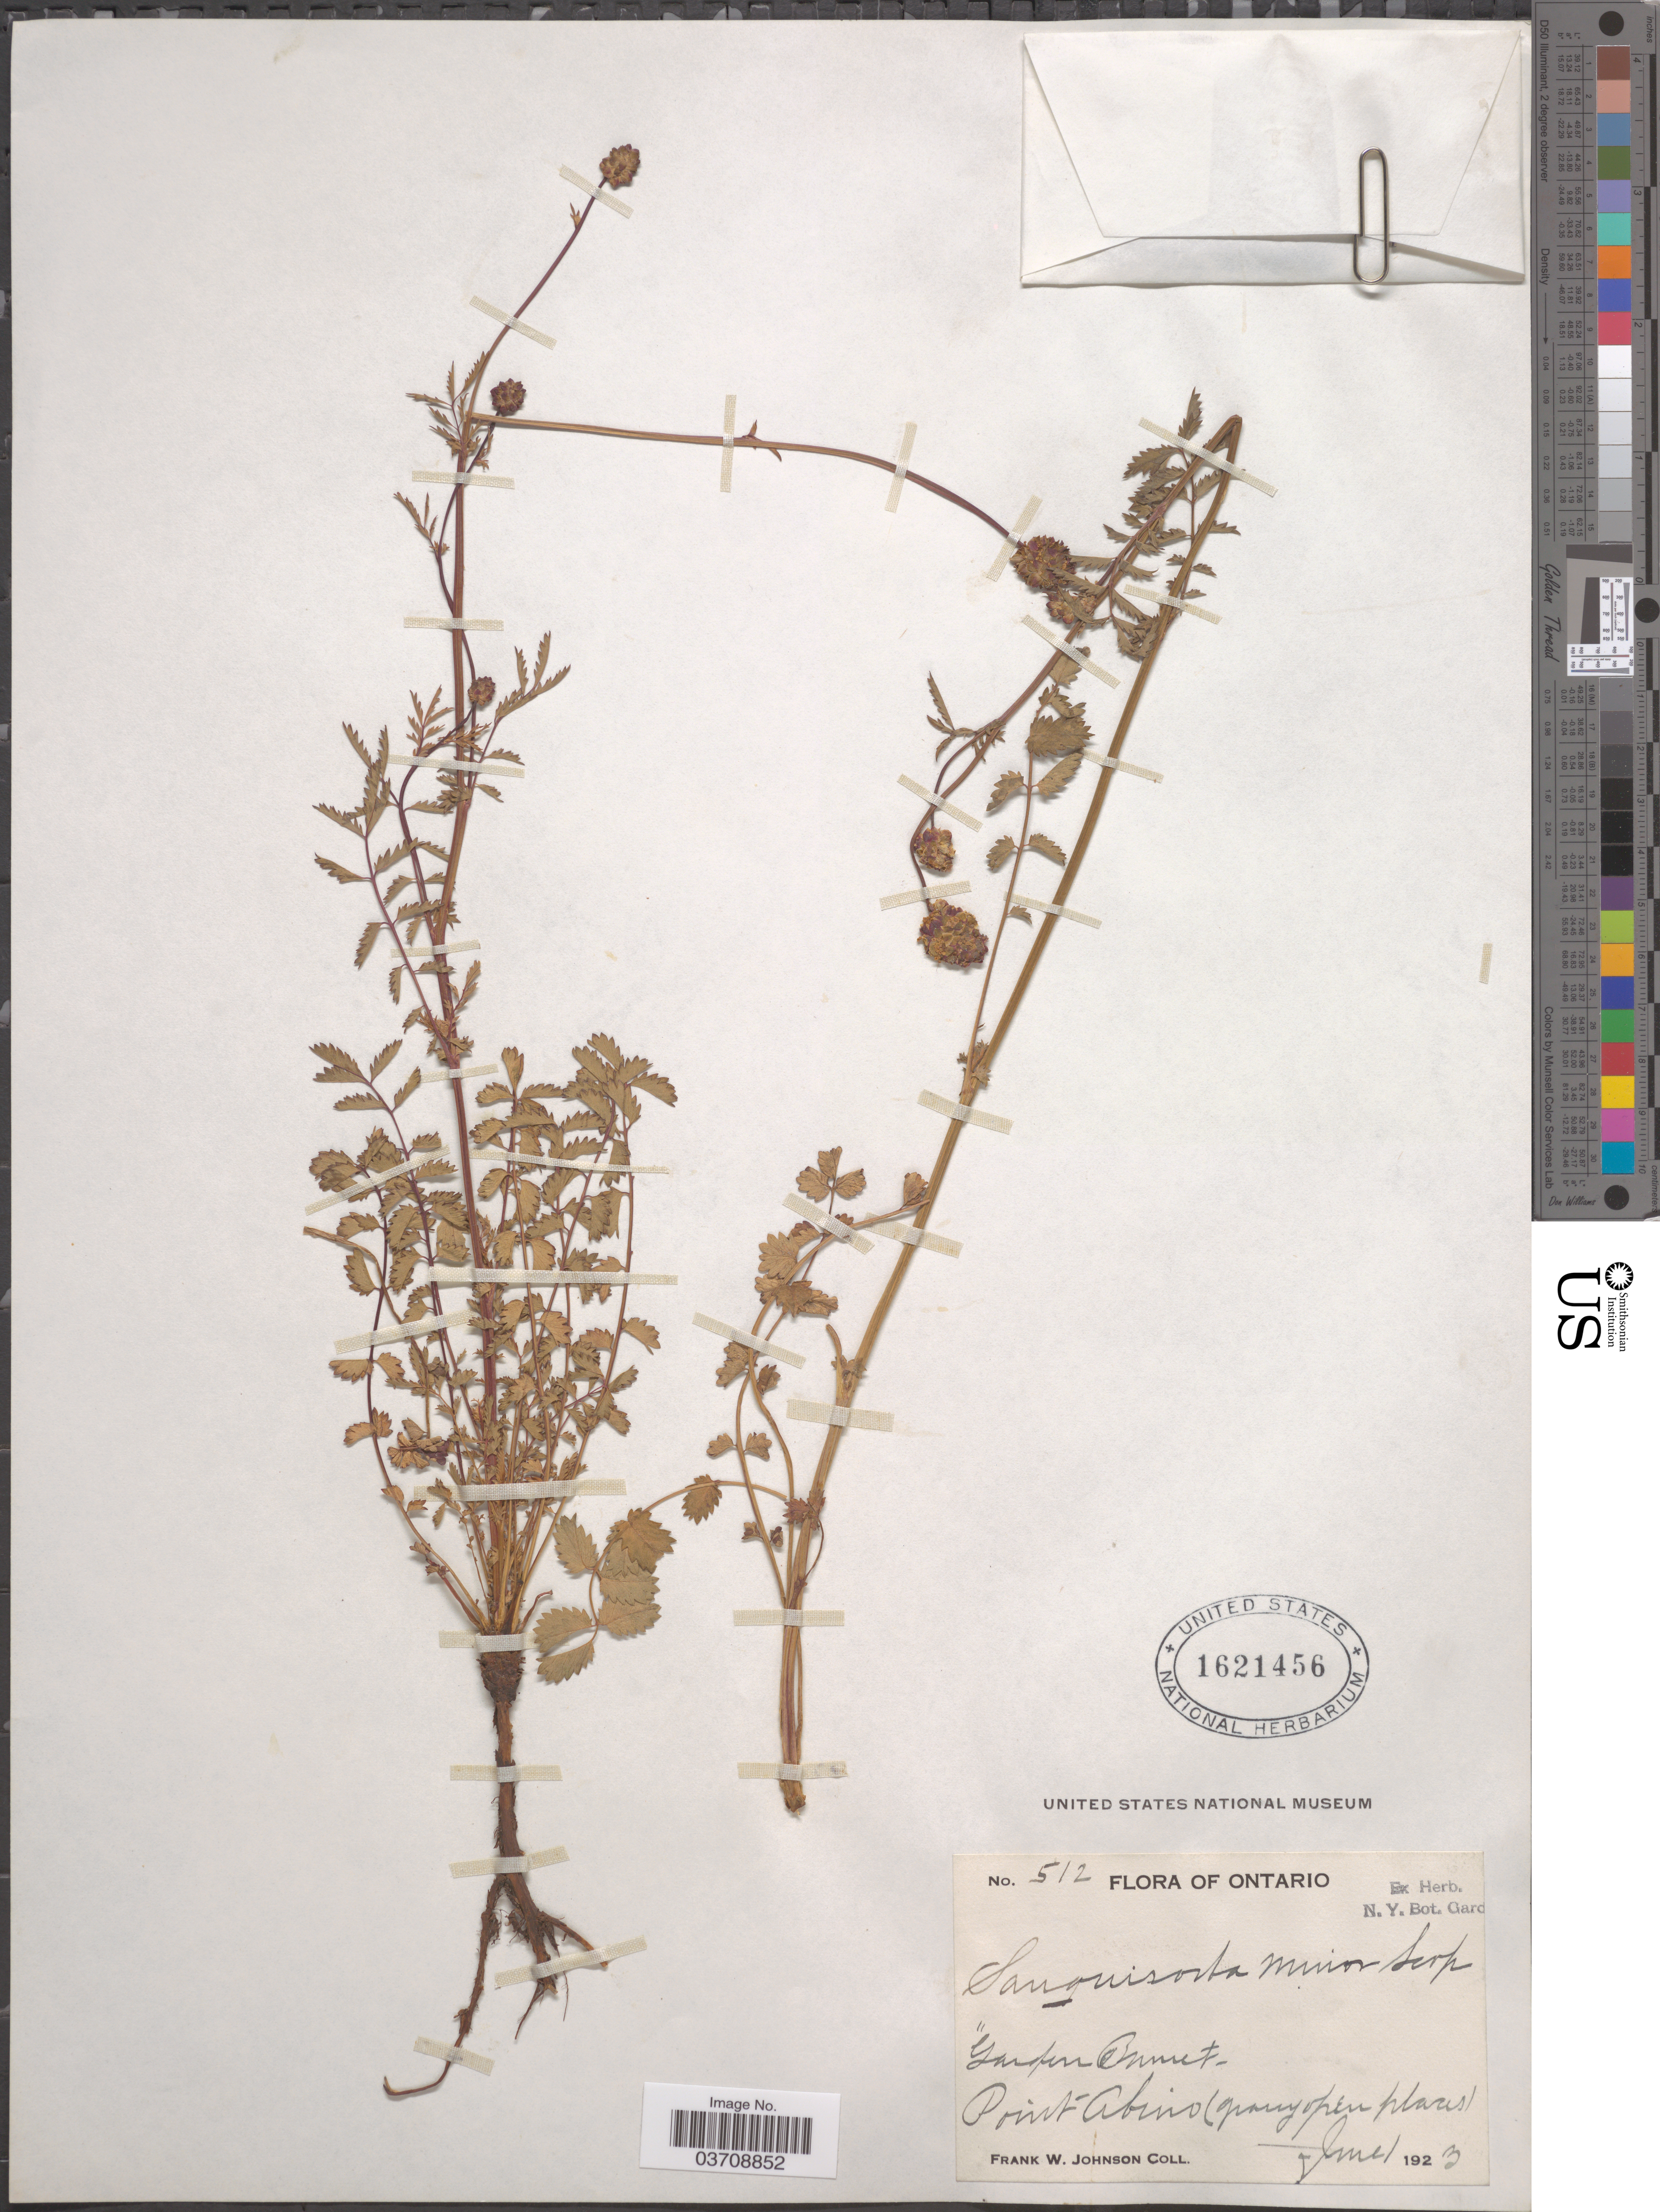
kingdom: Plantae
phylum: Tracheophyta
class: Magnoliopsida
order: Rosales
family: Rosaceae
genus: Sanguisorba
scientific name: Sanguisorba minor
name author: Scop.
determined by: Strong, Mark T., (BOT), Smithsonian Institution - National Museum of Natural History (UNITED STATES)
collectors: F. W. Johnson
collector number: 512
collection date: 1923-06-01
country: Canada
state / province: Ontario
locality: Point Abino.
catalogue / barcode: US 1621456